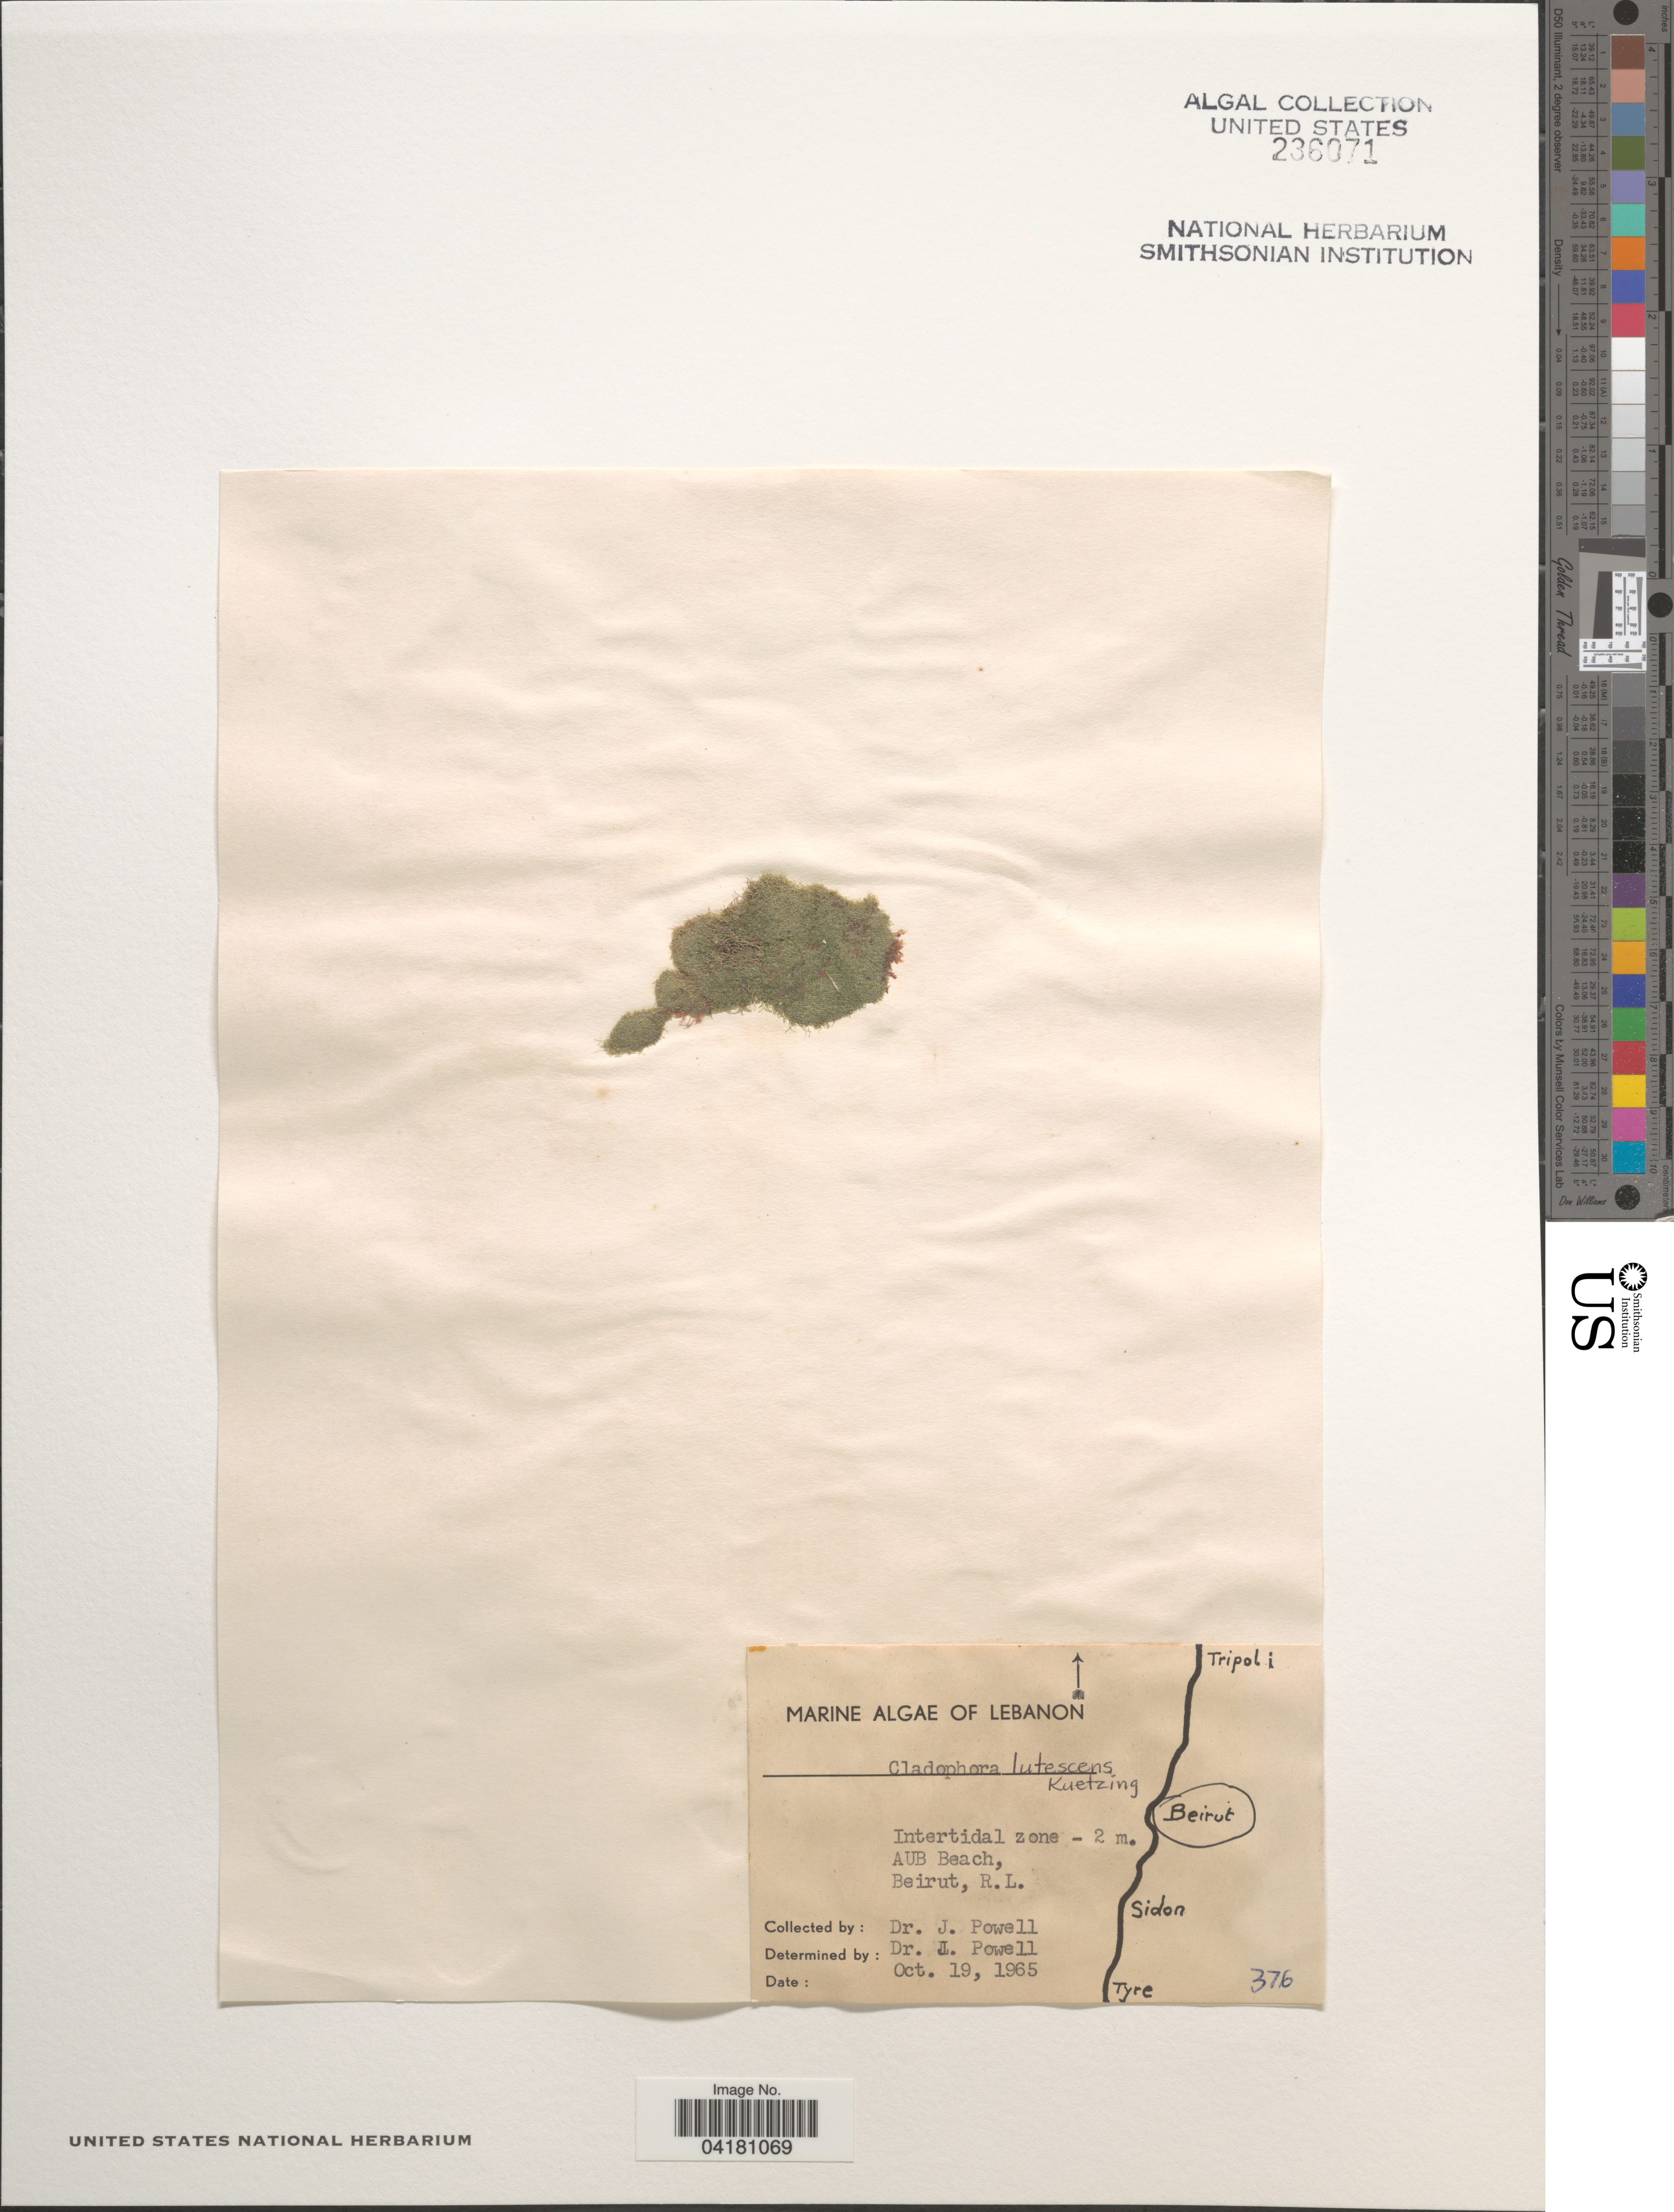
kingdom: Plantae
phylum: Chlorophyta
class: Ulvophyceae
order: Cladophorales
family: Cladophoraceae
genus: Cladophora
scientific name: Cladophora dalmatica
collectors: J. Powell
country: Lebanon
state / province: Beyrouth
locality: Intertidal zone - 2 m. AUB Beach, Beirut, R.L.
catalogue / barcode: US 236071